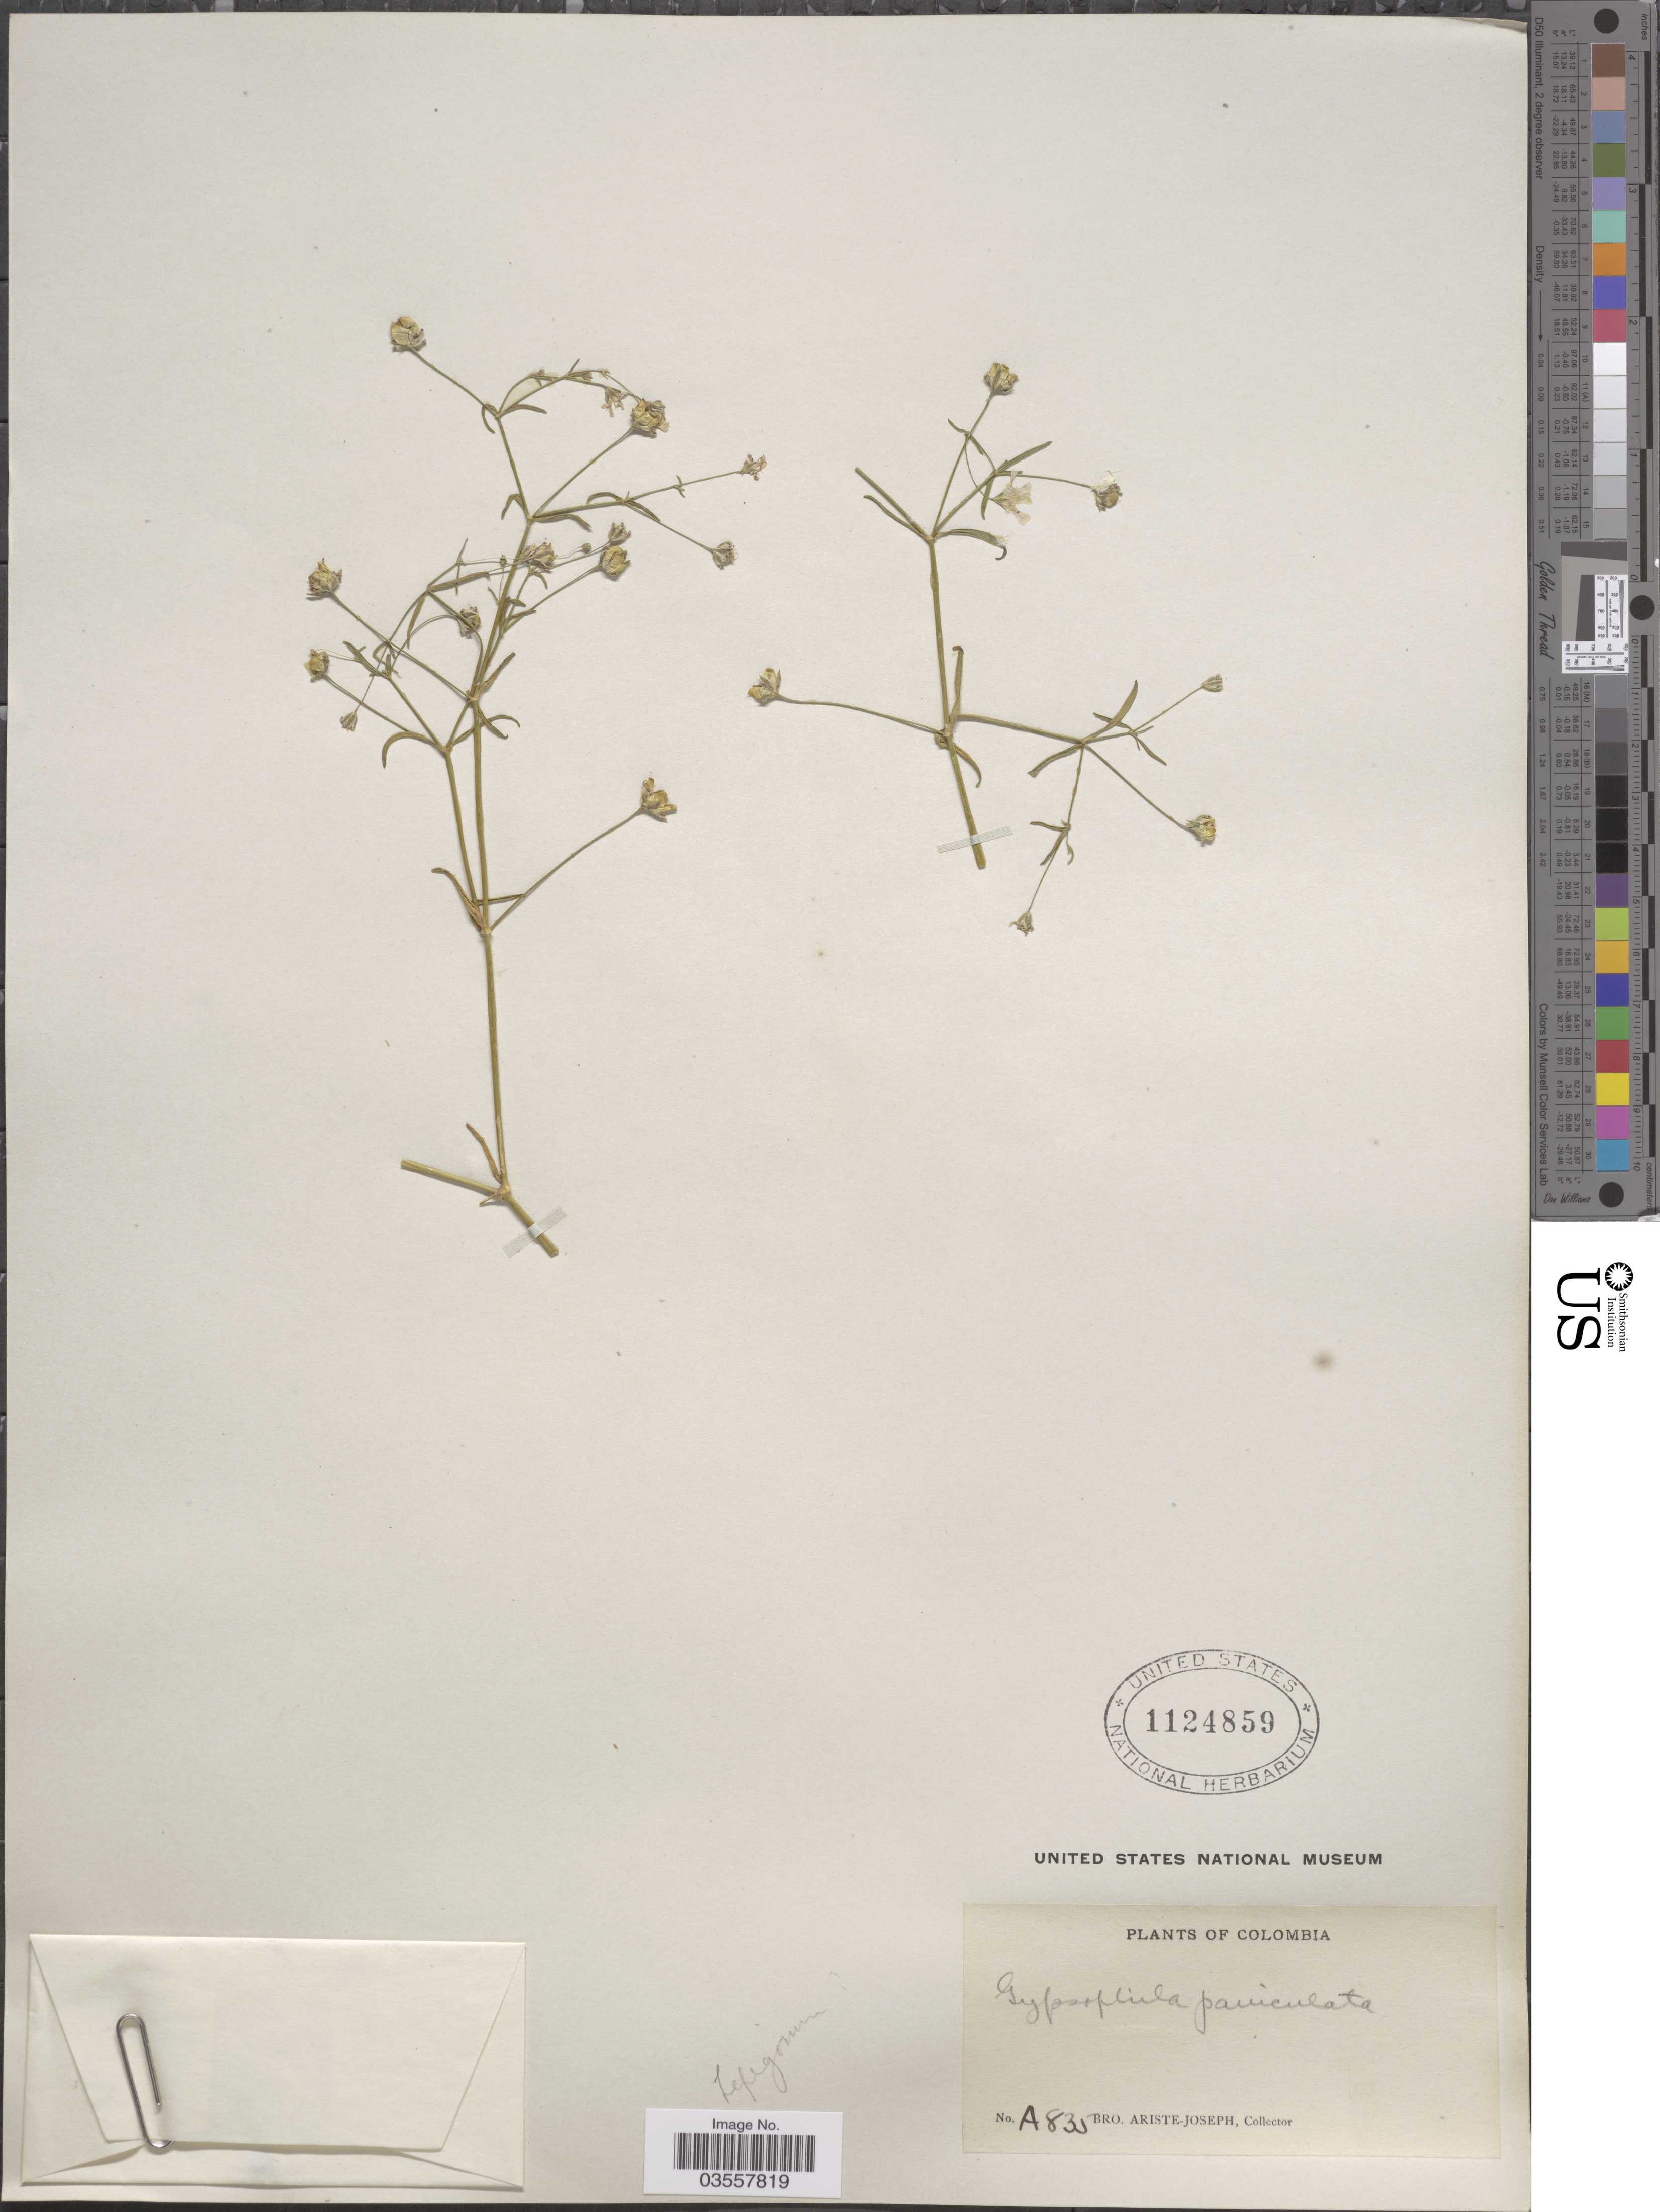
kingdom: Plantae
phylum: Tracheophyta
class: Magnoliopsida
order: Caryophyllales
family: Caryophyllaceae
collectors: Bro. Ariste-Joseph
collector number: A835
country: Colombia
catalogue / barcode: US 1124859